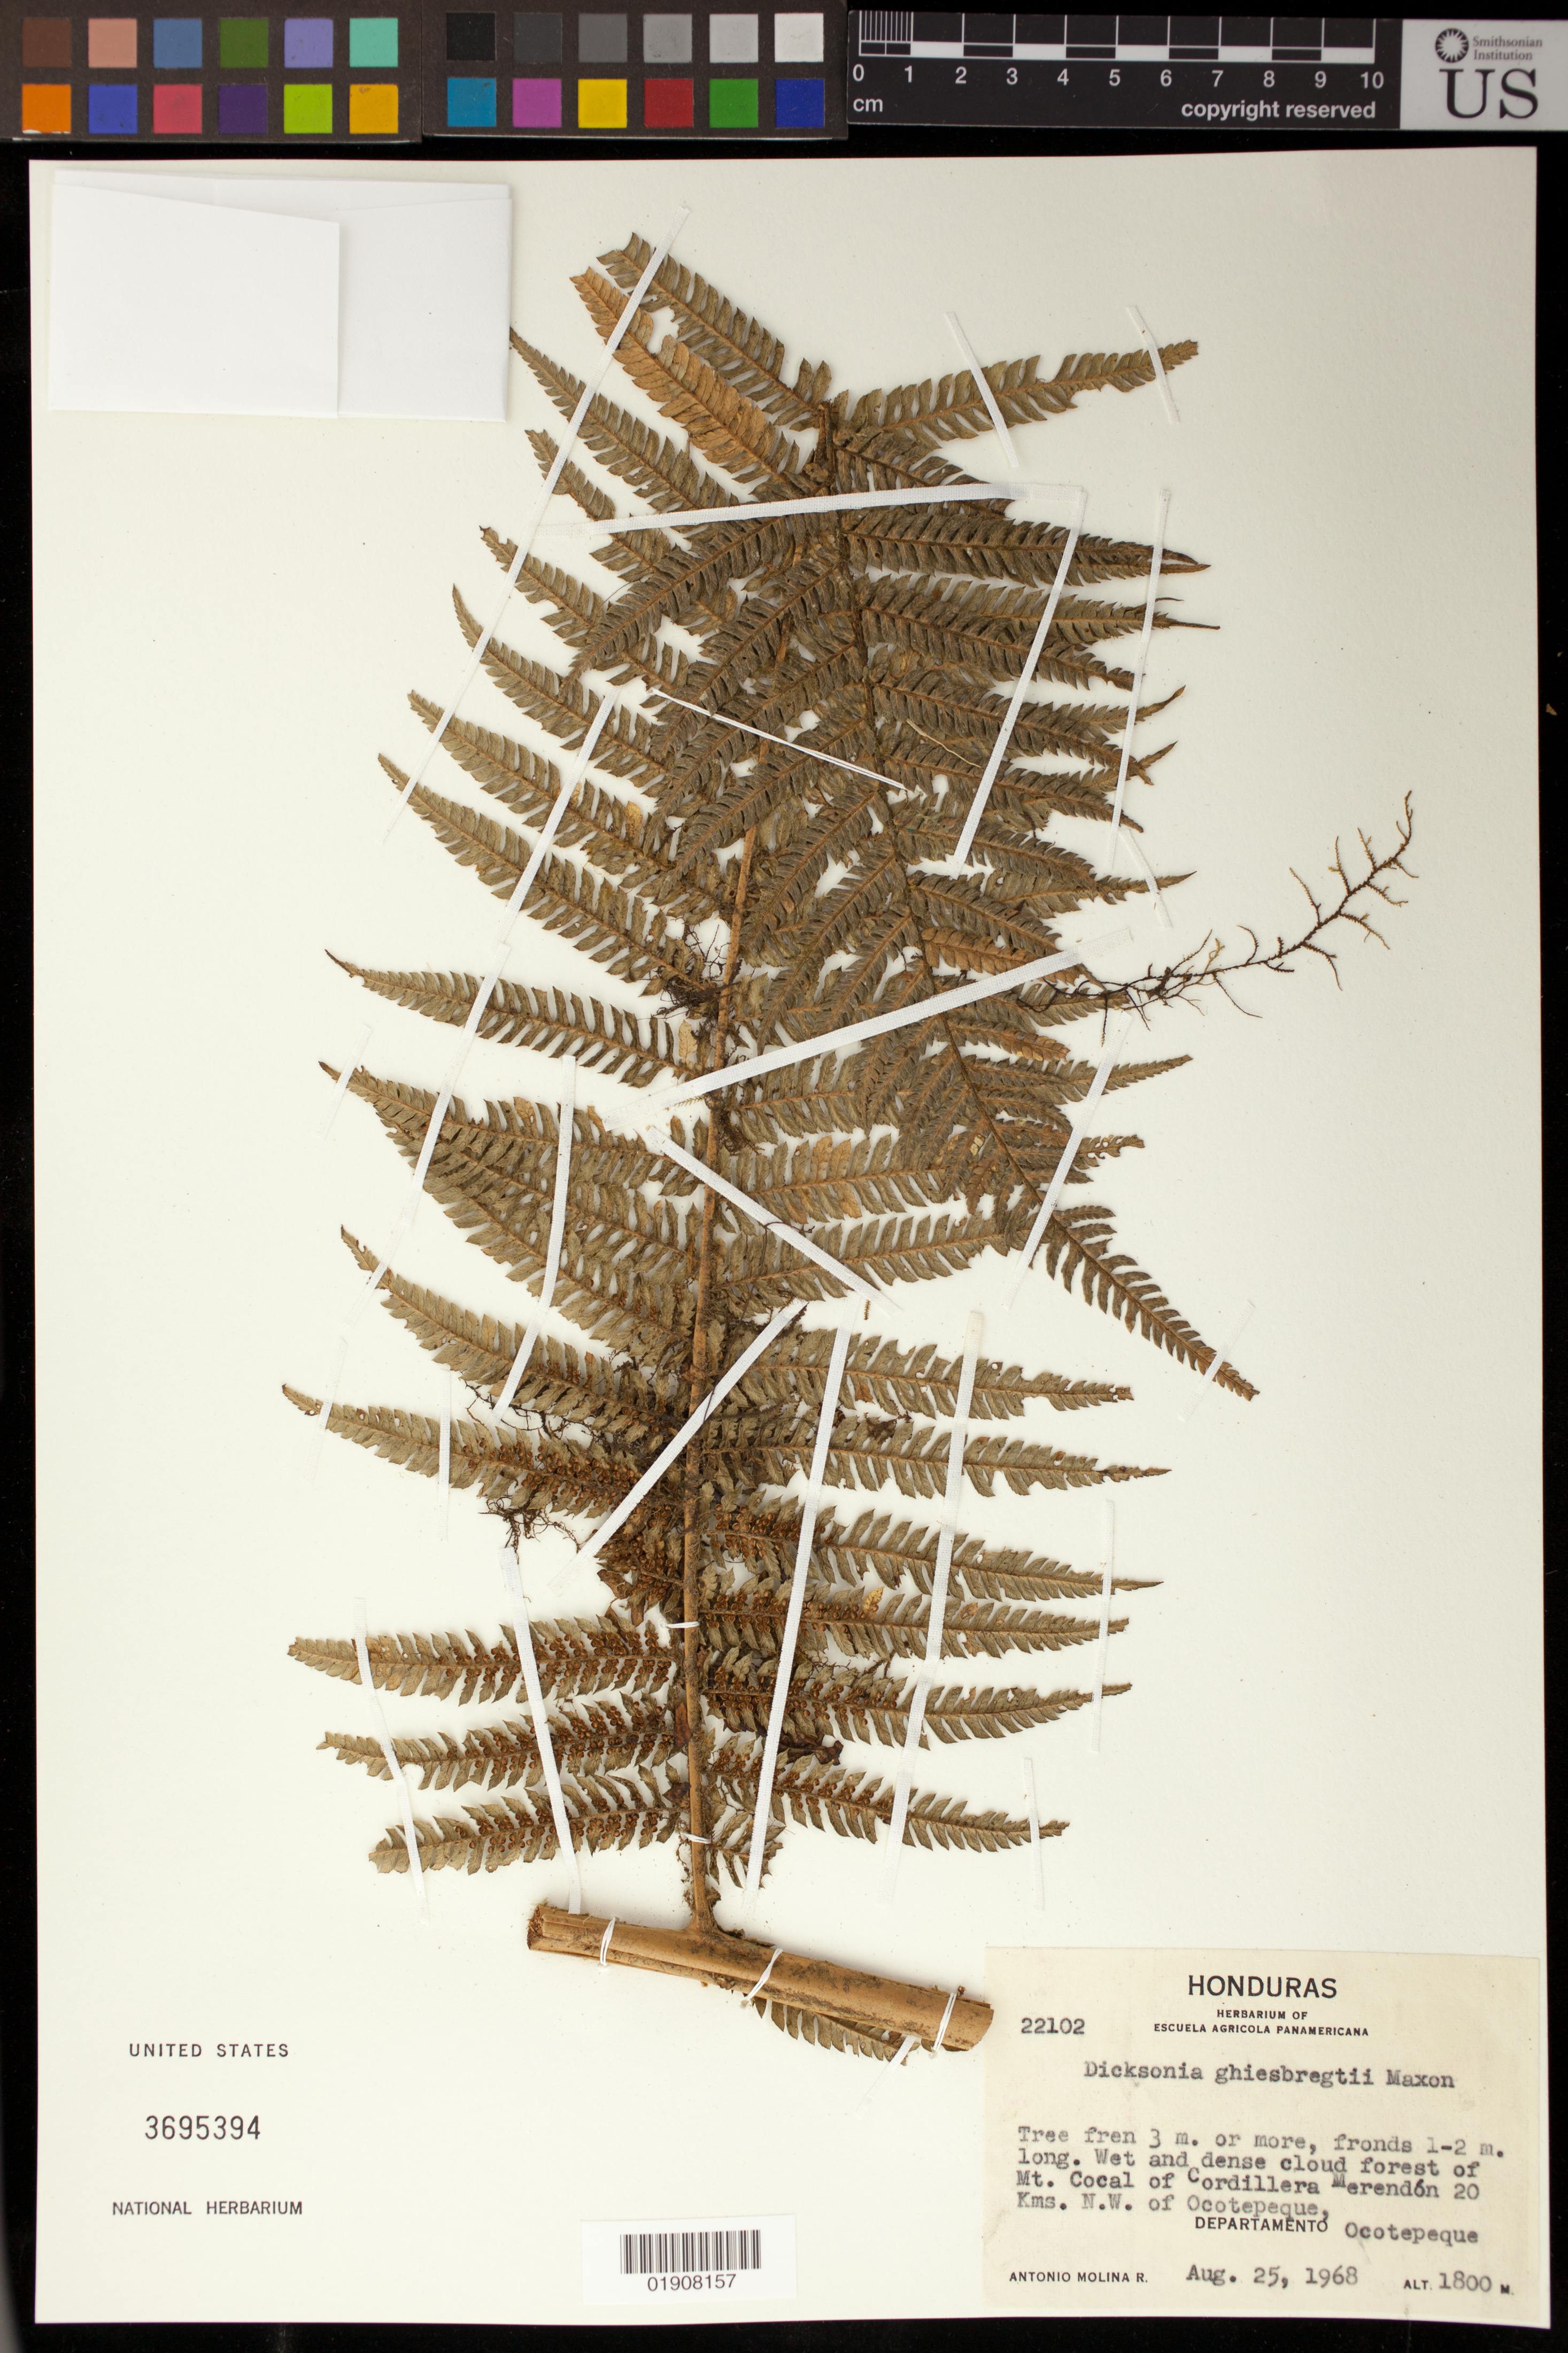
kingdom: Plantae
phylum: Tracheophyta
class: Polypodiopsida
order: Cyatheales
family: Dicksoniaceae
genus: Dicksonia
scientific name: Dicksonia gigantea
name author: H. Karst.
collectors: A. Molina R.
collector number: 22102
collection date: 1968-08-25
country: Honduras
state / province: Ocotepeque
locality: Mt. Cocal of Cordillera Merendon 20 kms. NW of Ocotepeque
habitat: Wet and dense cloud forest.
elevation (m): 1800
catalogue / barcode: US 3695394